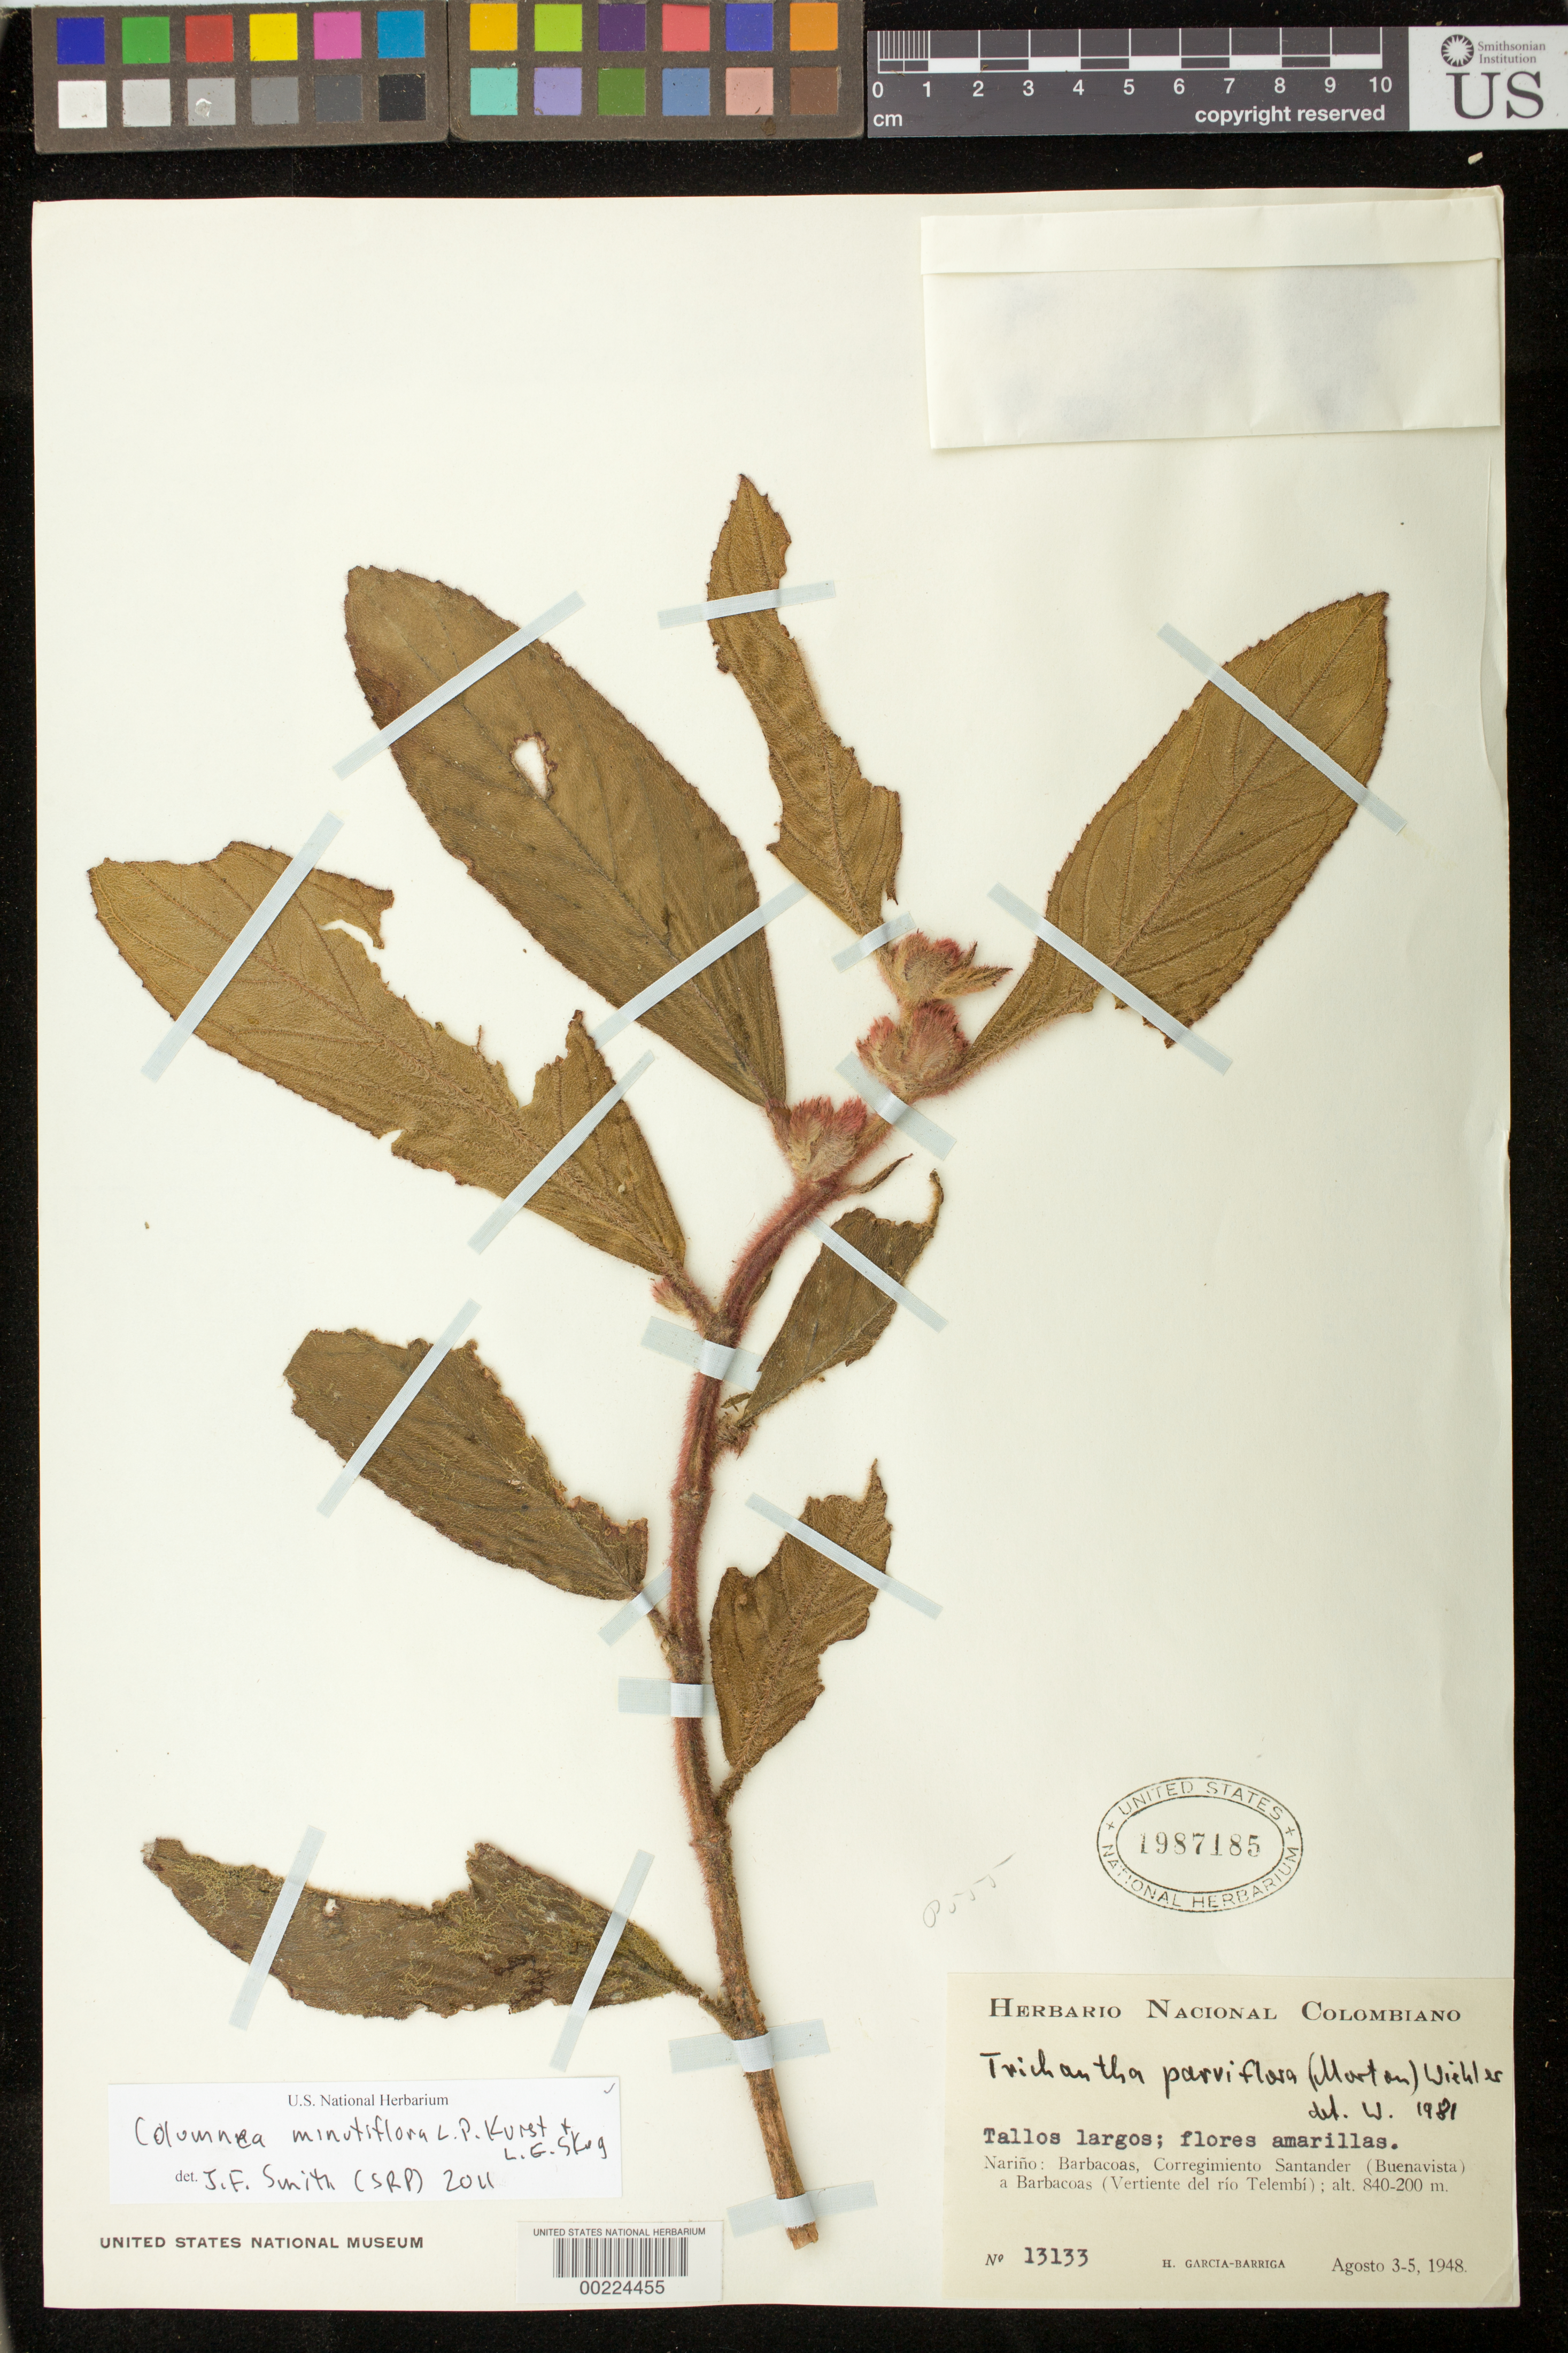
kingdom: Plantae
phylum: Tracheophyta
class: Magnoliopsida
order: Lamiales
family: Gesneriaceae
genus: Columnea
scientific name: Columnea herthae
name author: Mansf.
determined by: Clark, J. L.; Skog, Laurence E.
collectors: H. García Barriga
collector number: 13133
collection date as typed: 3-5 Aug 1948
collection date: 1948-08-03/1948-08-05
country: Colombia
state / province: Nariño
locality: Barbacoas, corregimiento Santander (Buenavista) to Barbacoas (tributary of Rio Telembi)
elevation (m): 200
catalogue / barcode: US 1987185